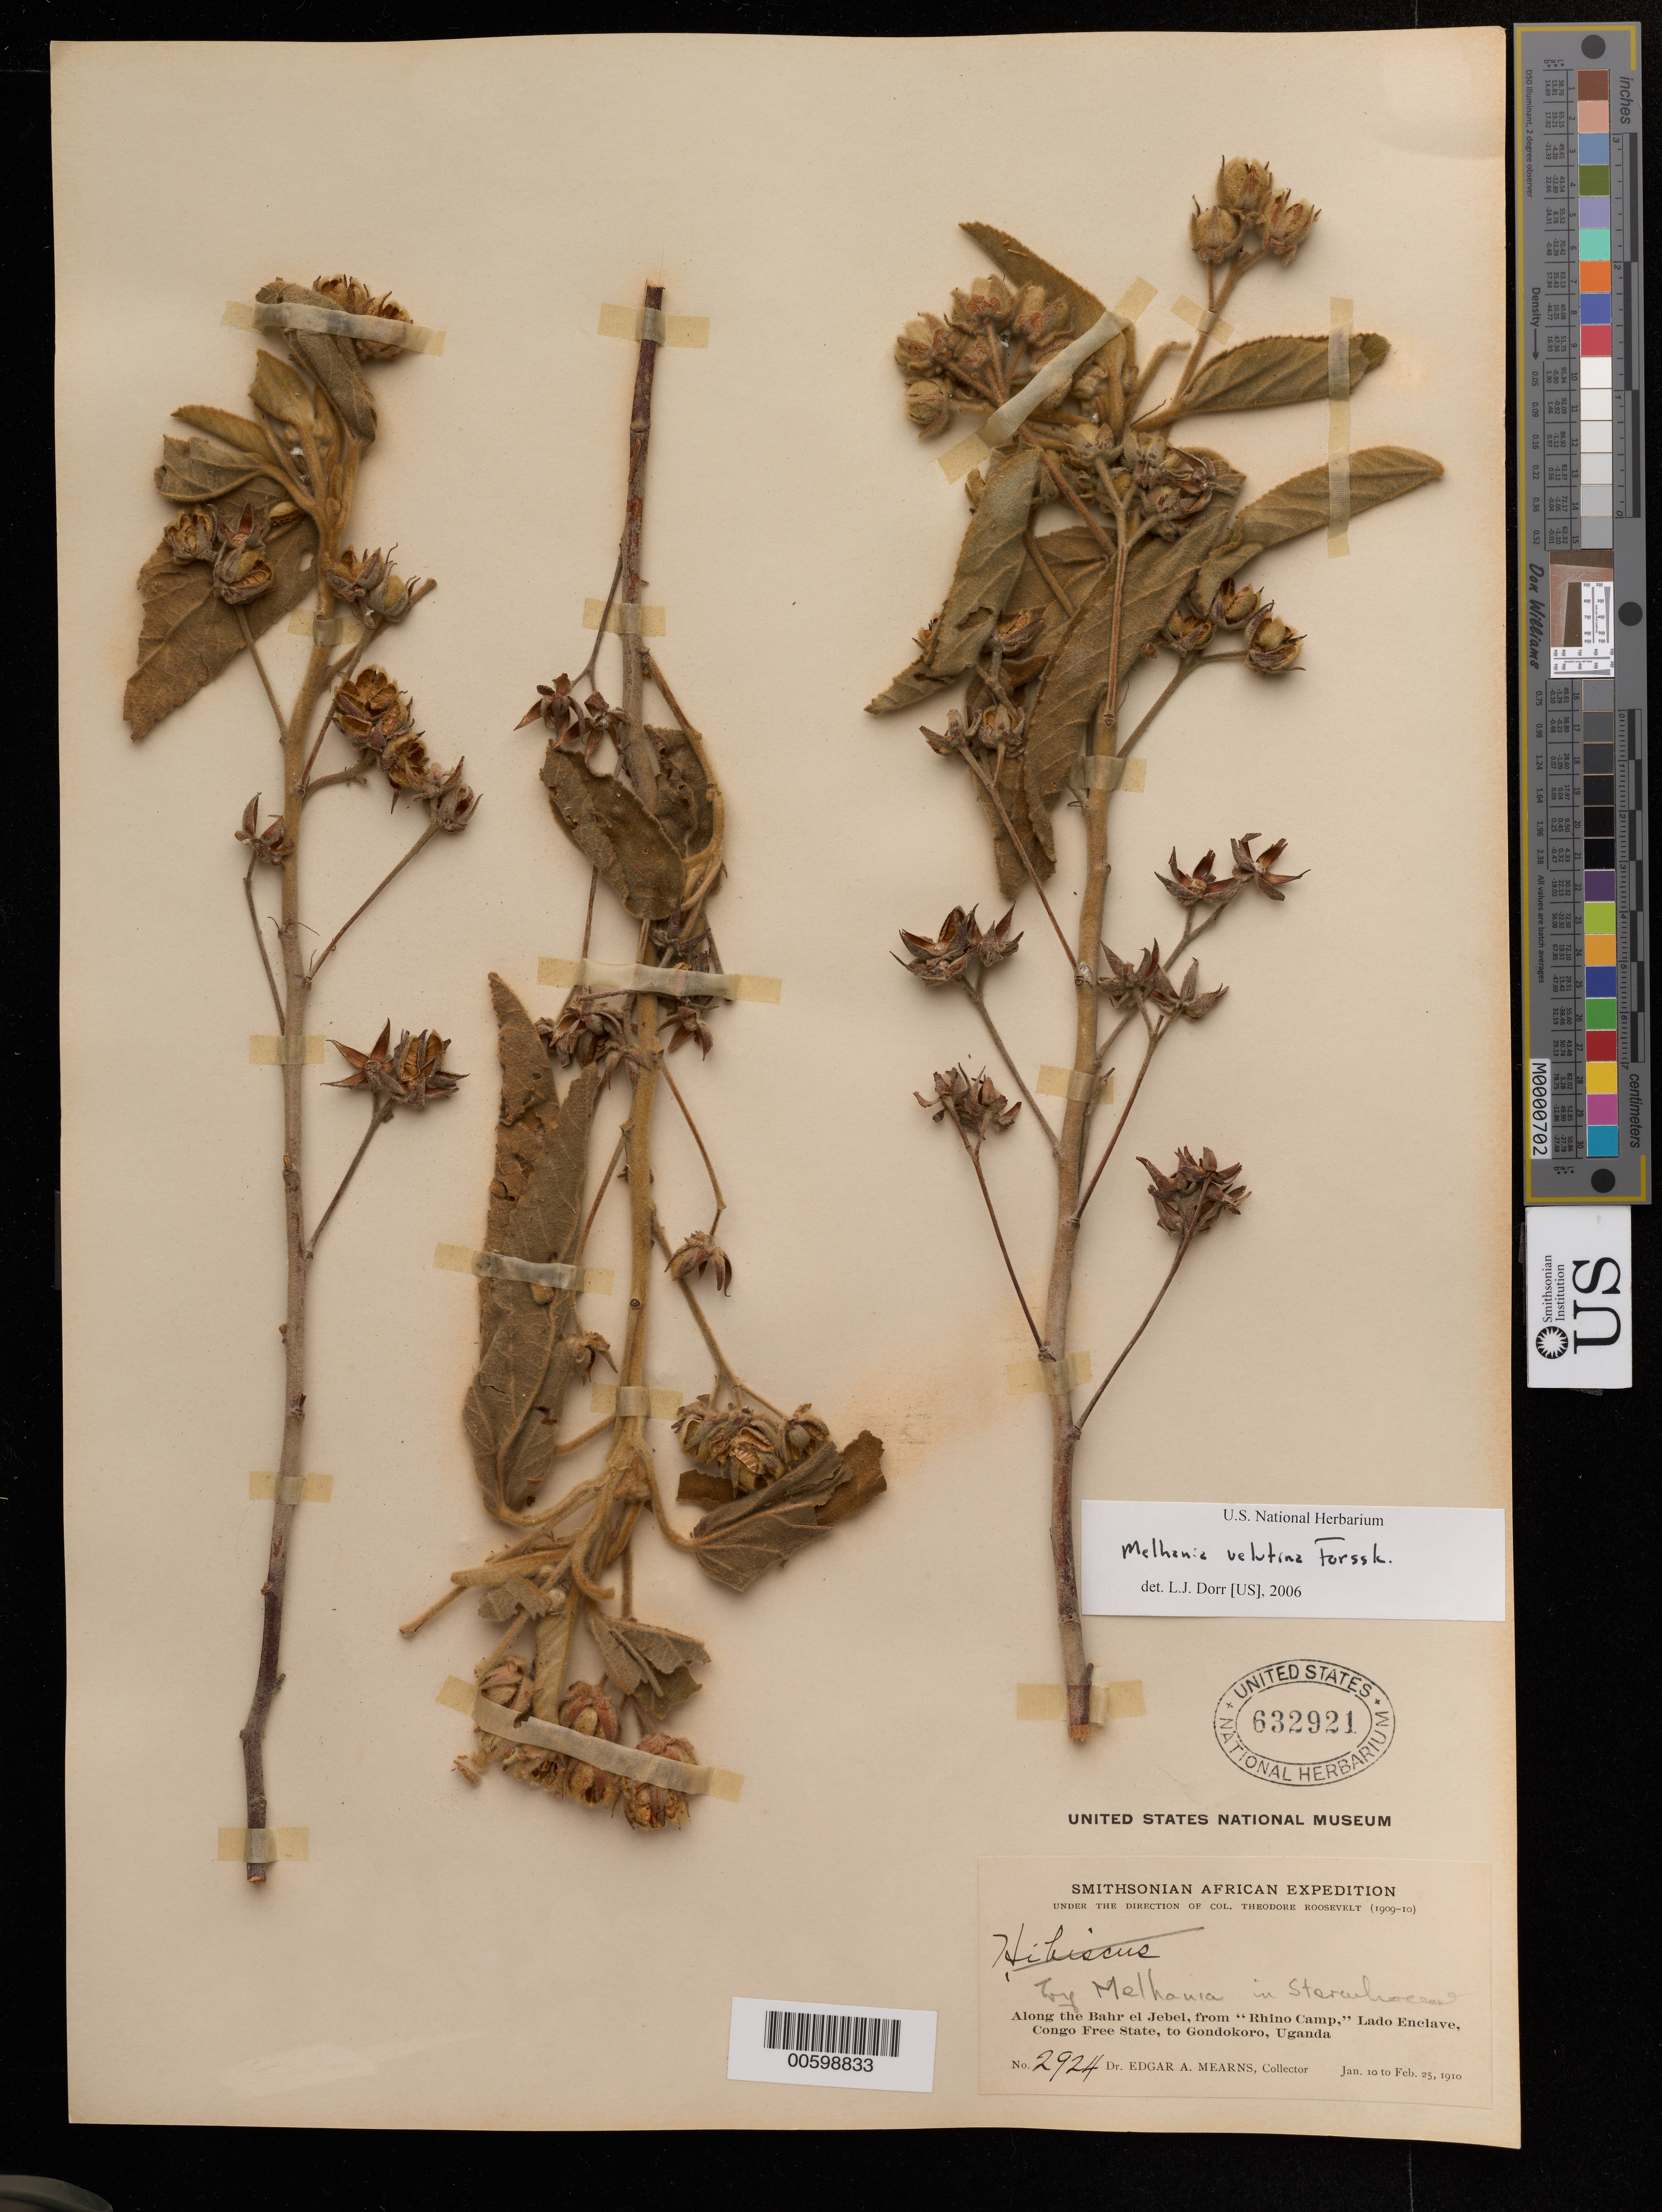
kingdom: Plantae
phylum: Tracheophyta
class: Magnoliopsida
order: Malvales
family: Malvaceae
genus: Melhania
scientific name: Melhania sp.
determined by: Dorr, L. J., (BOT), Smithsonian Institution - National Museum of Natural History (UNITED STATES)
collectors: E. A. Mearns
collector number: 2924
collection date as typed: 10 Jan 1910 to 25 Feb 1910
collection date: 1910-01-10/1910-02-25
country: South Sudan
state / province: Central Equatoria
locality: Along the Bahr el Jebel, from "Rhino Camp", Lado Enclave, Congo Free State, to Gondokoro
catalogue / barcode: US 632921